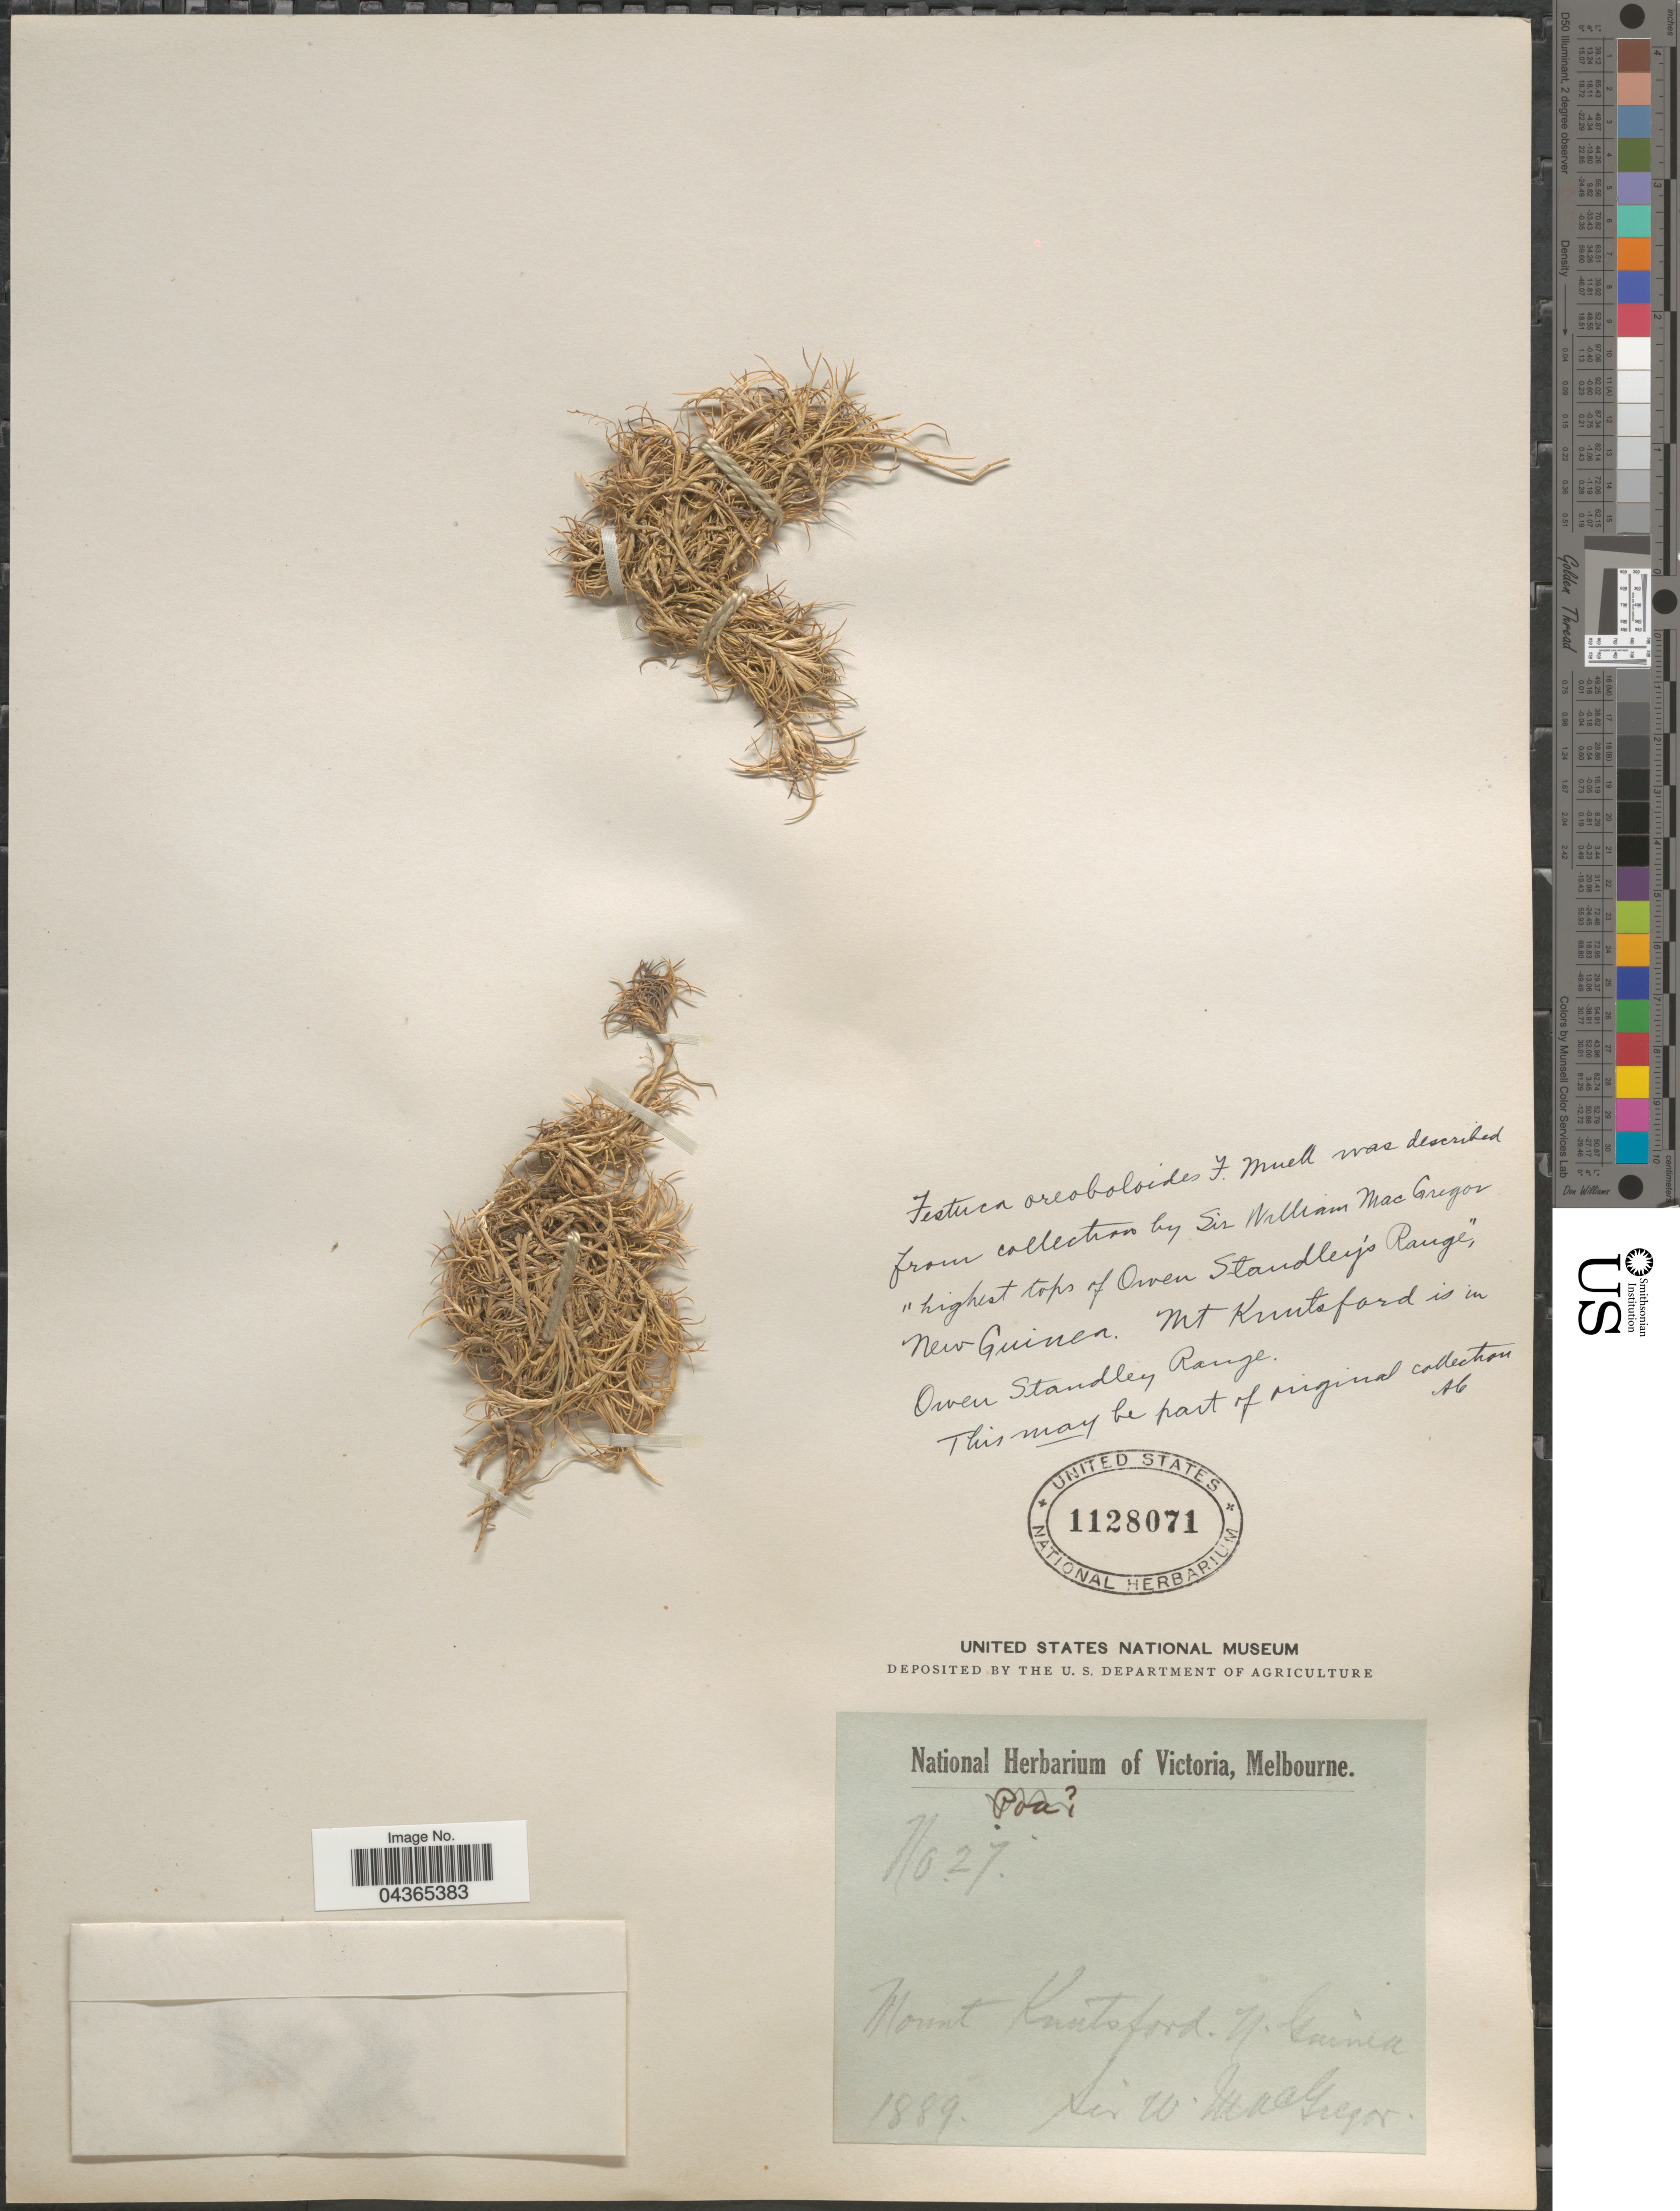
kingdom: Plantae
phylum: Tracheophyta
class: Liliopsida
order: Poales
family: Poaceae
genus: Rytidosperma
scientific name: Rytidosperma oreoboloides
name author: (F. Muell.) H.P. Linder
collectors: W. Macgregor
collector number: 27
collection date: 1889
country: Papua New Guinea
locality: Mount Knutsford. N. Guinea.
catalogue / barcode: US 1128071